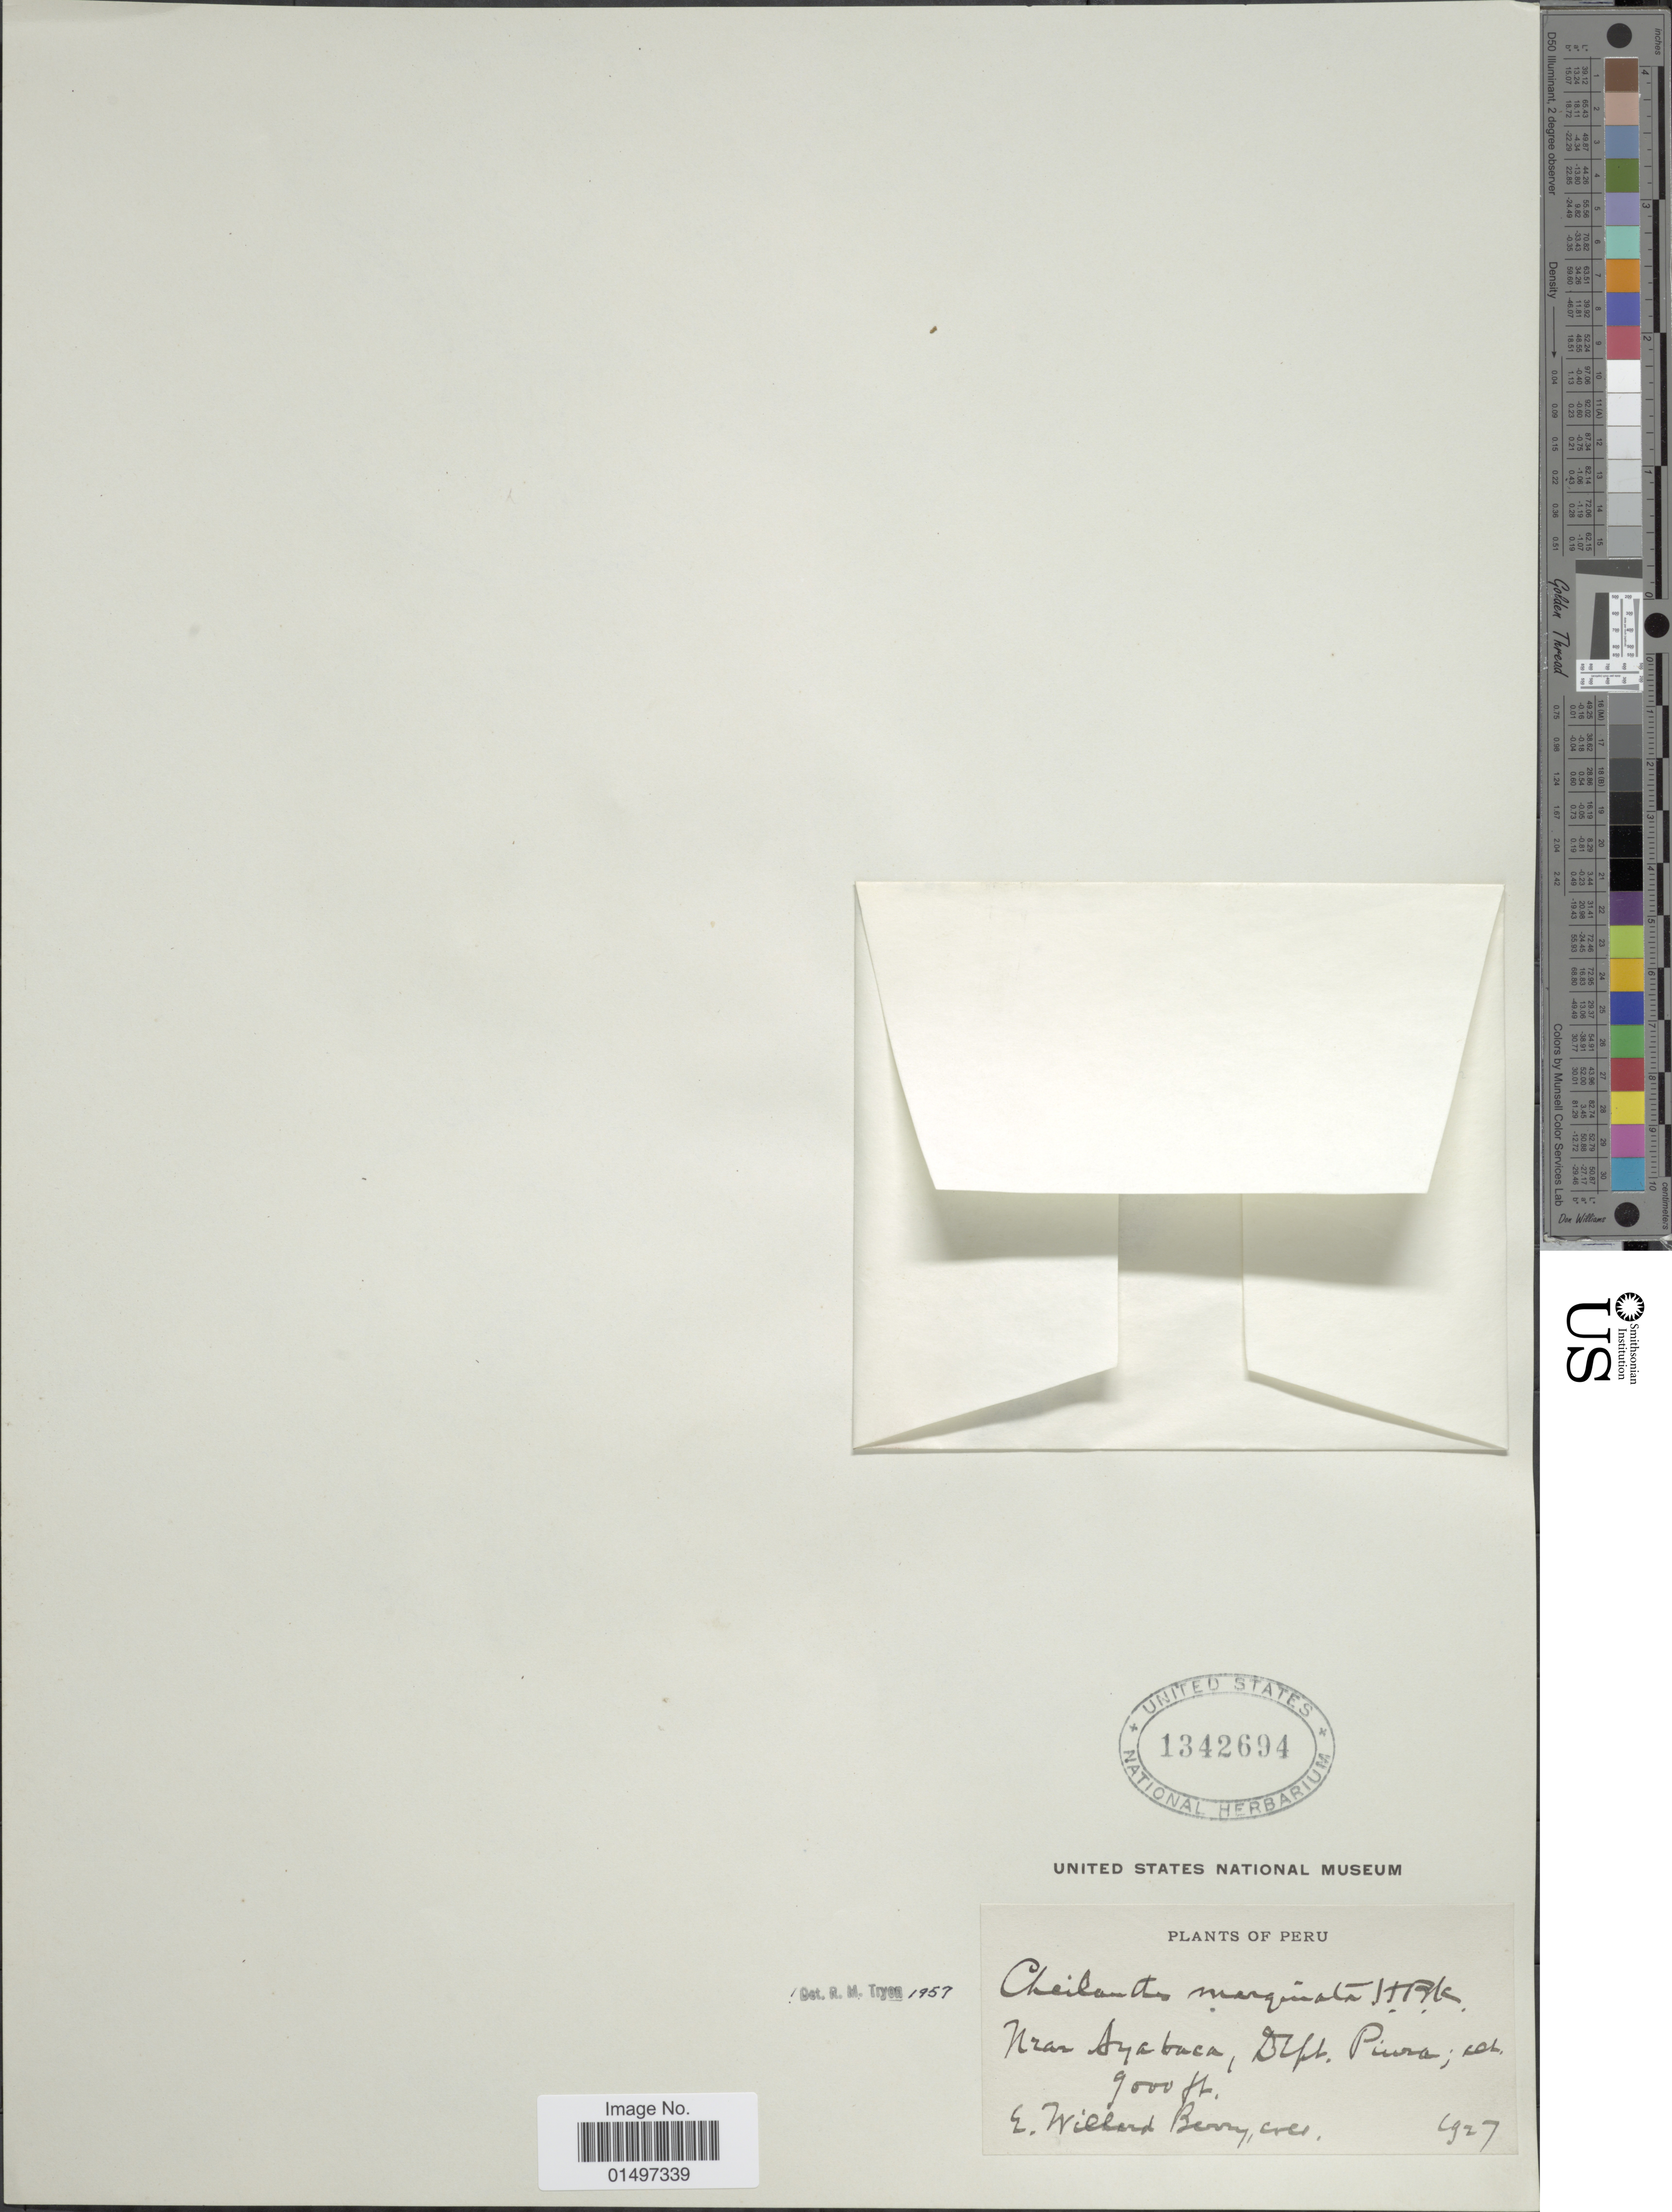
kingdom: Plantae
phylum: Tracheophyta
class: Polypodiopsida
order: Polypodiales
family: Pteridaceae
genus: Gaga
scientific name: Gaga marginata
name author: (Kunth) Fay W. Li & Windham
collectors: E. Berry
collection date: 1927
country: Peru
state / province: Piura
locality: Near Ayabaca, Dept. Piura.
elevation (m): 2743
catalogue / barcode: US 1342694